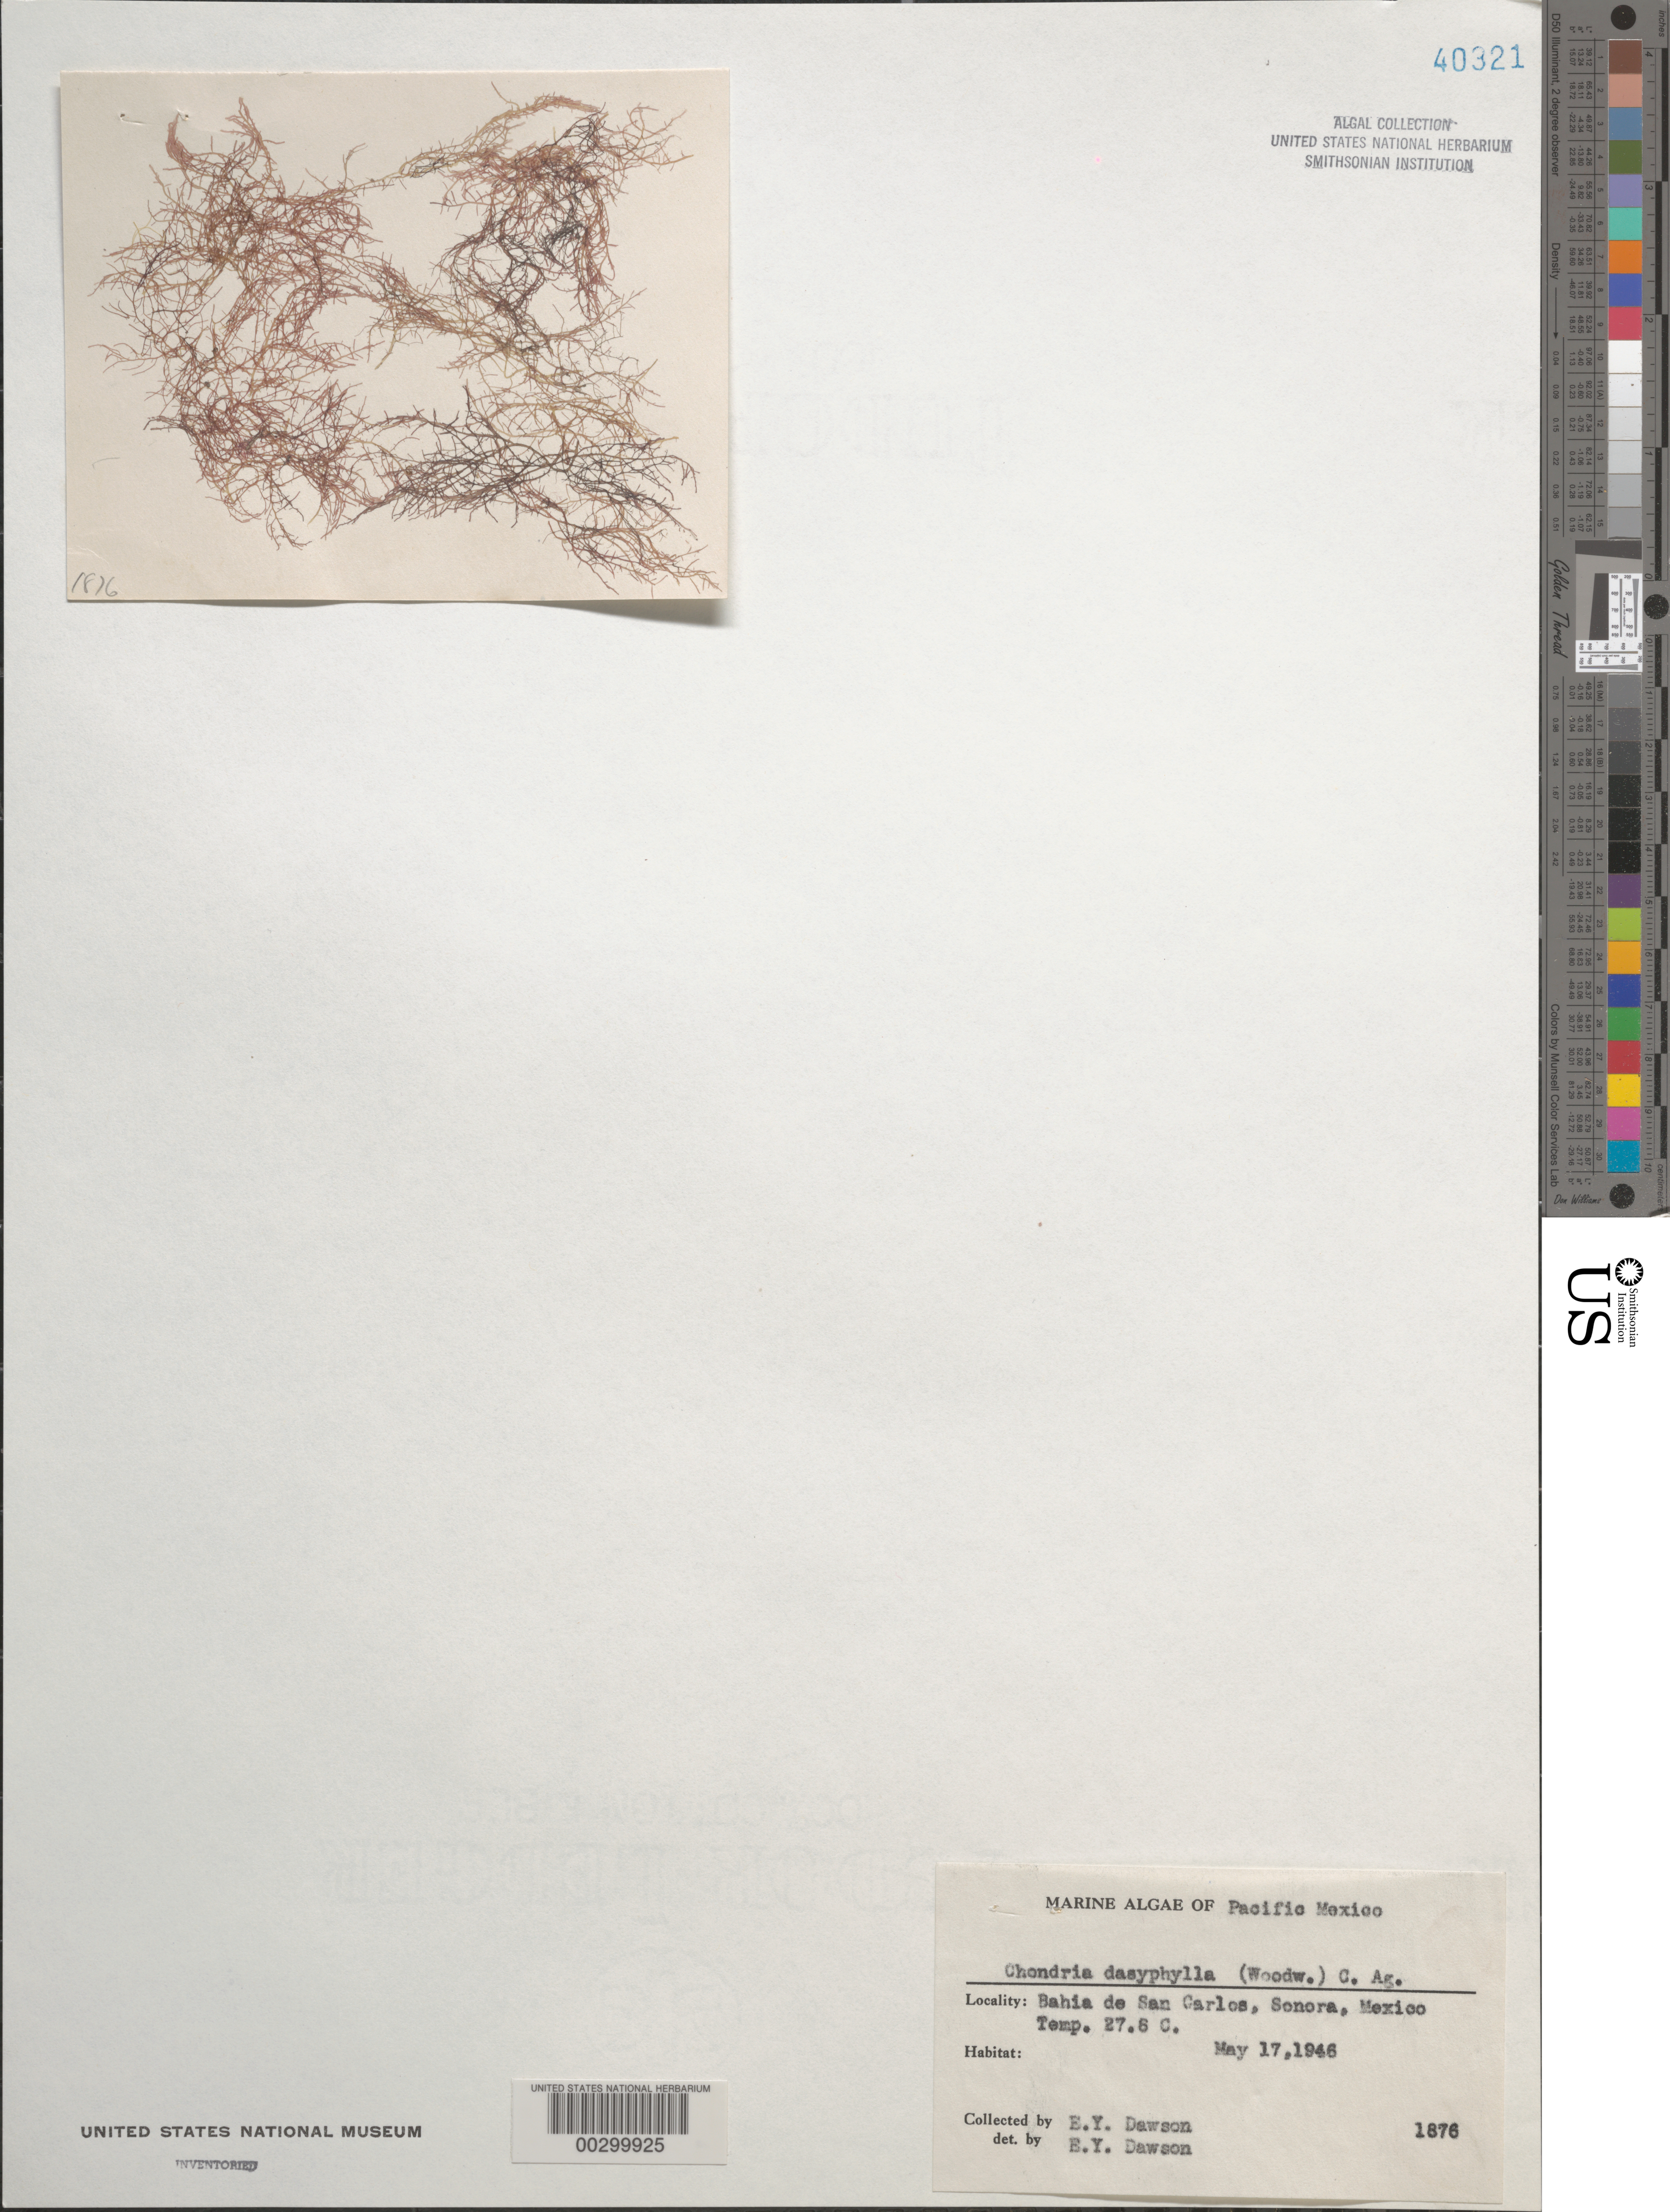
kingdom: Plantae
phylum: Rhodophyta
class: Florideophyceae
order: Ceramiales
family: Rhodomelaceae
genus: Chondria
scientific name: Chondria dasyphylla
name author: (Woodw.) C. Agardh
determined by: Dawson, E. Y.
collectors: E. Y. Dawson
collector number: EYD 1876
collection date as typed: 17 May 1946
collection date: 1946-05-17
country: Mexico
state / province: Sonora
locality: Bahia de San Carlos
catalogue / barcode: US 40321